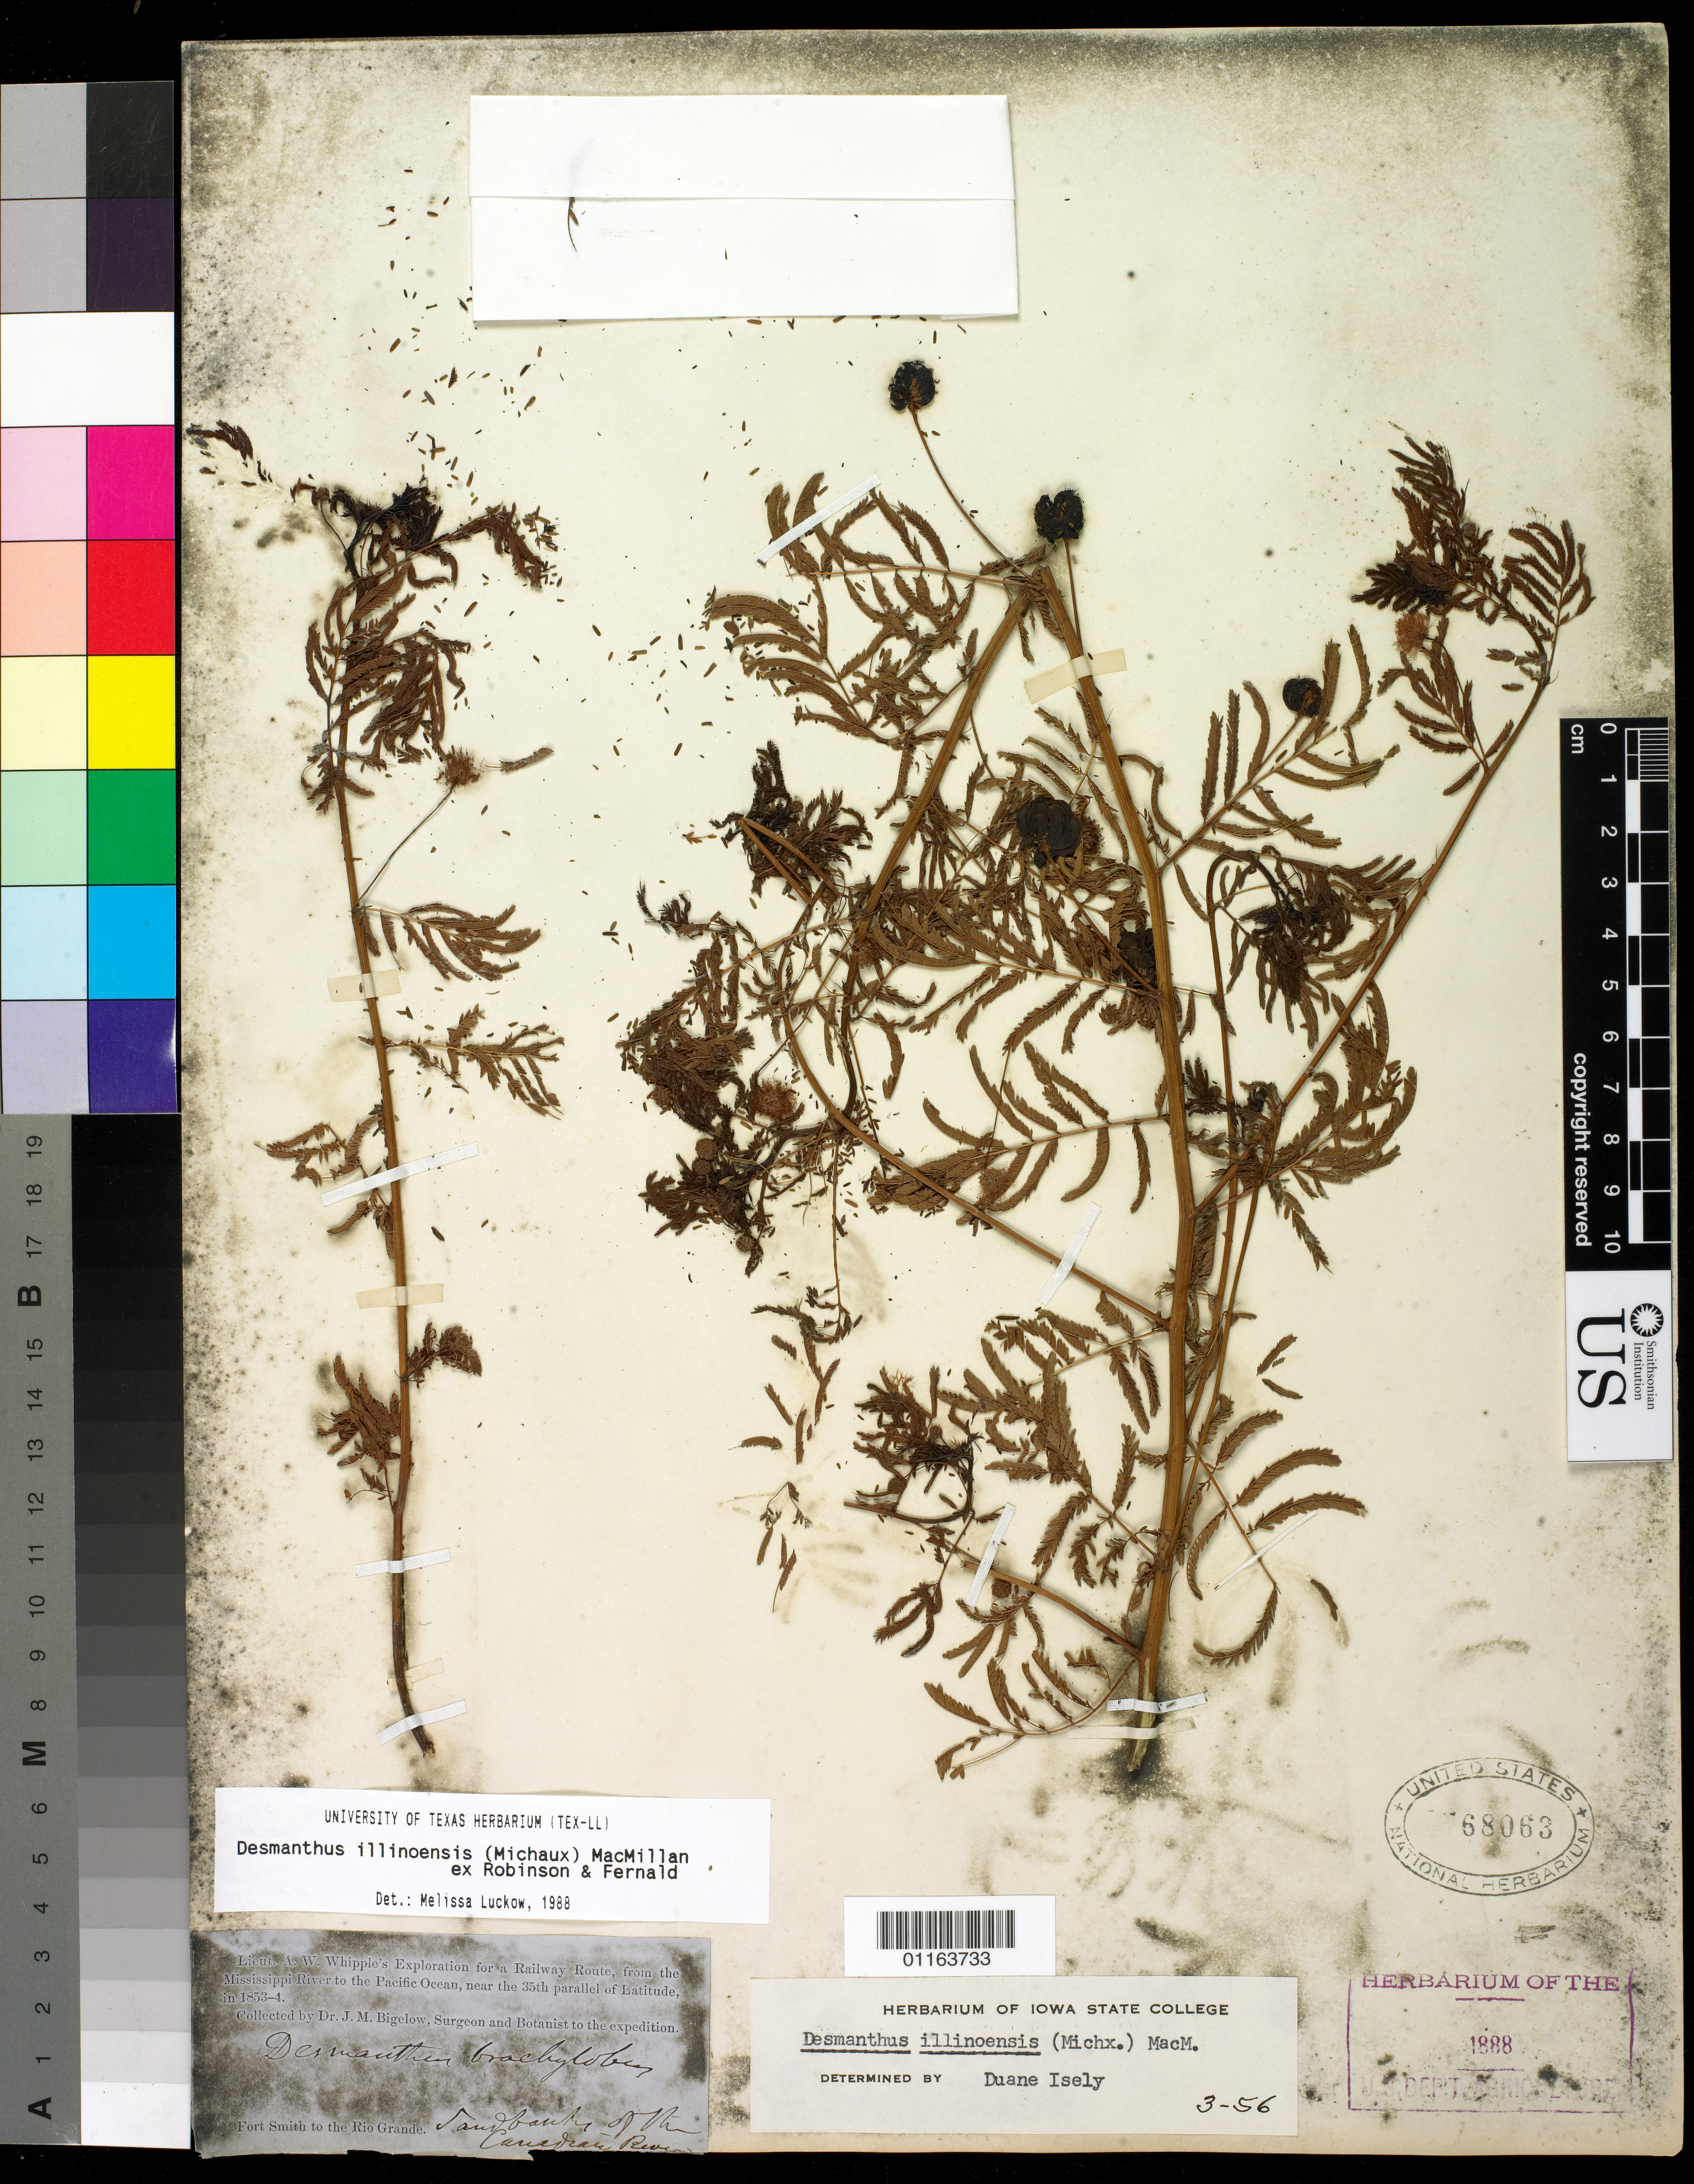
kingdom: Plantae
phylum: Tracheophyta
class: Magnoliopsida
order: Fabales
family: Fabaceae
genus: Desmanthus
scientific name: Desmanthus illinoensis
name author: (Michx.) MacMill.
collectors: J. M. Bigelow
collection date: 1853/1854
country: United States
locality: Fort Smith to the Rio Grande. Sand banks of the Canadian River.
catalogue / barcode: US 68063